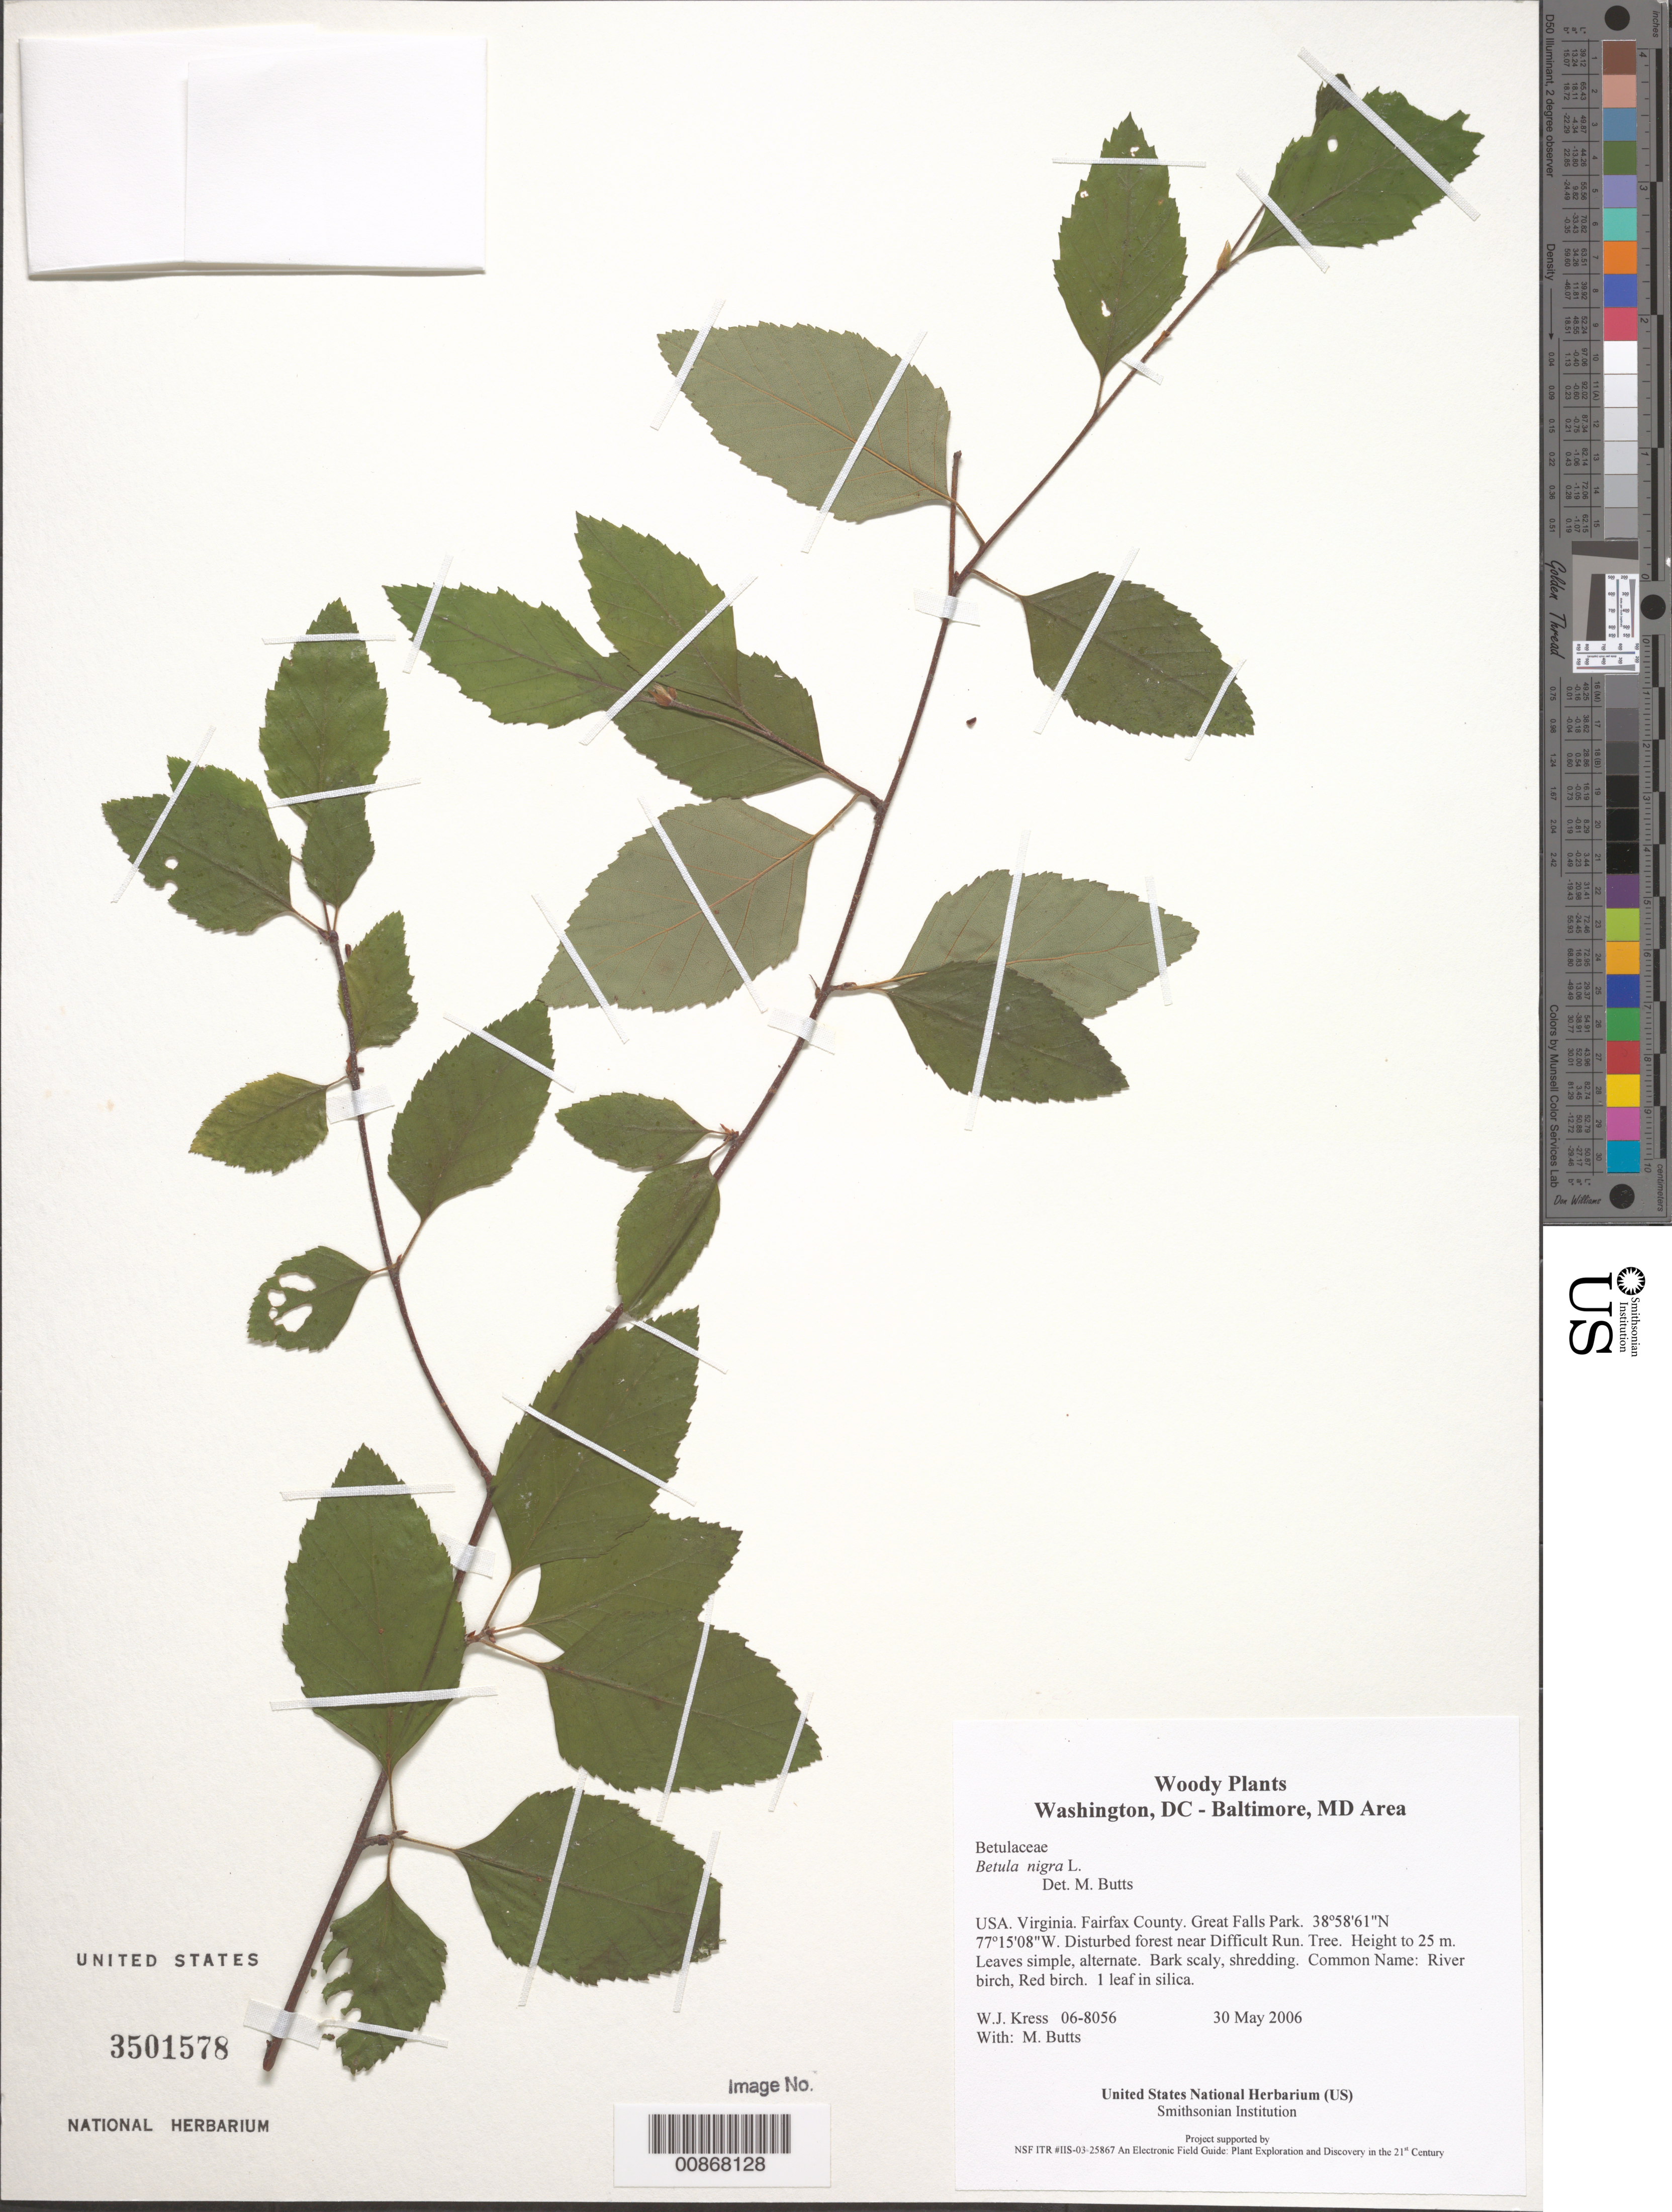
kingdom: Plantae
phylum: Tracheophyta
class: Magnoliopsida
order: Fagales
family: Betulaceae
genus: Betula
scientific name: Betula nigra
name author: L.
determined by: Butts, M. B.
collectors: W. J. Kress & M. B. Butts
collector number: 06-8056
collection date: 2006-05-30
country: United States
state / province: Virginia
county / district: Fairfax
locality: Great Falls Park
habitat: Disturbed forest near Difficult Run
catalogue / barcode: US 3501578